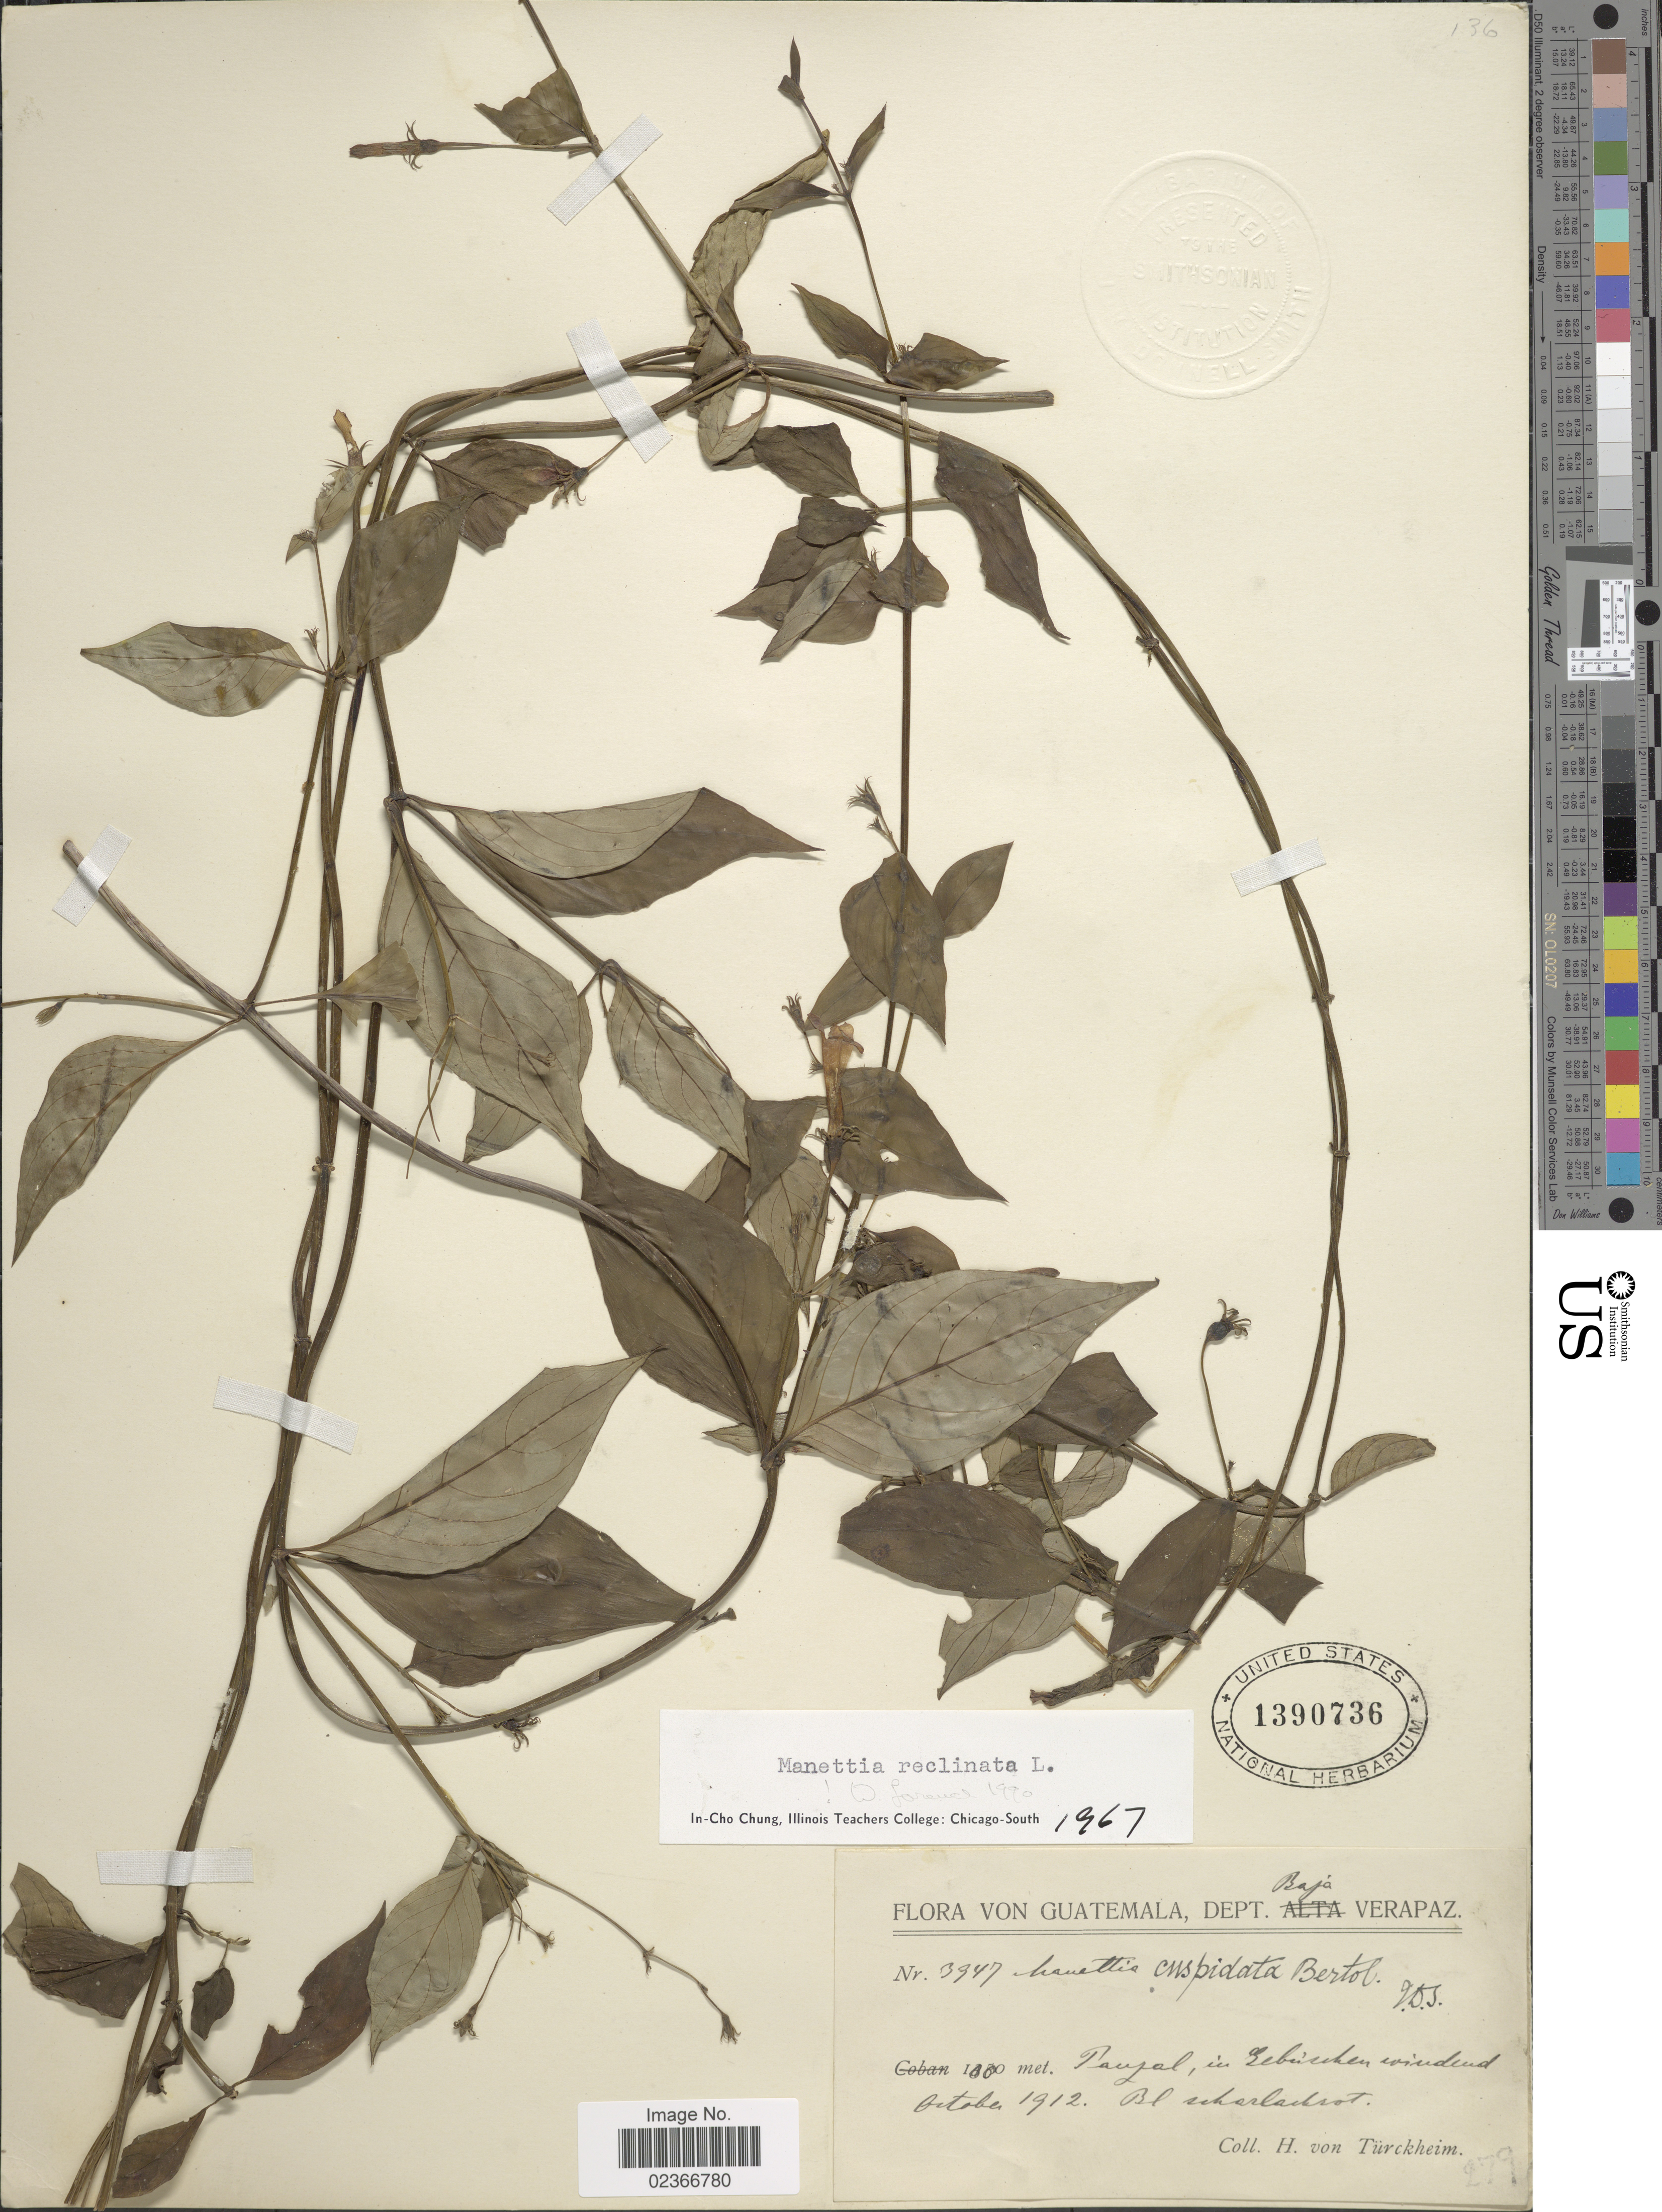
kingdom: Plantae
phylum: Tracheophyta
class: Magnoliopsida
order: Gentianales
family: Rubiaceae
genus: Manettia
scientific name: Manettia reclinata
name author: L.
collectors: H. von Türckheim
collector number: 3947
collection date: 1912-10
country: Guatemala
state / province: Baja Verapaz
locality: Dept. Baja Verapaz. Panzal, in Gebuschen windend.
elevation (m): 1000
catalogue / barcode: US 1390736